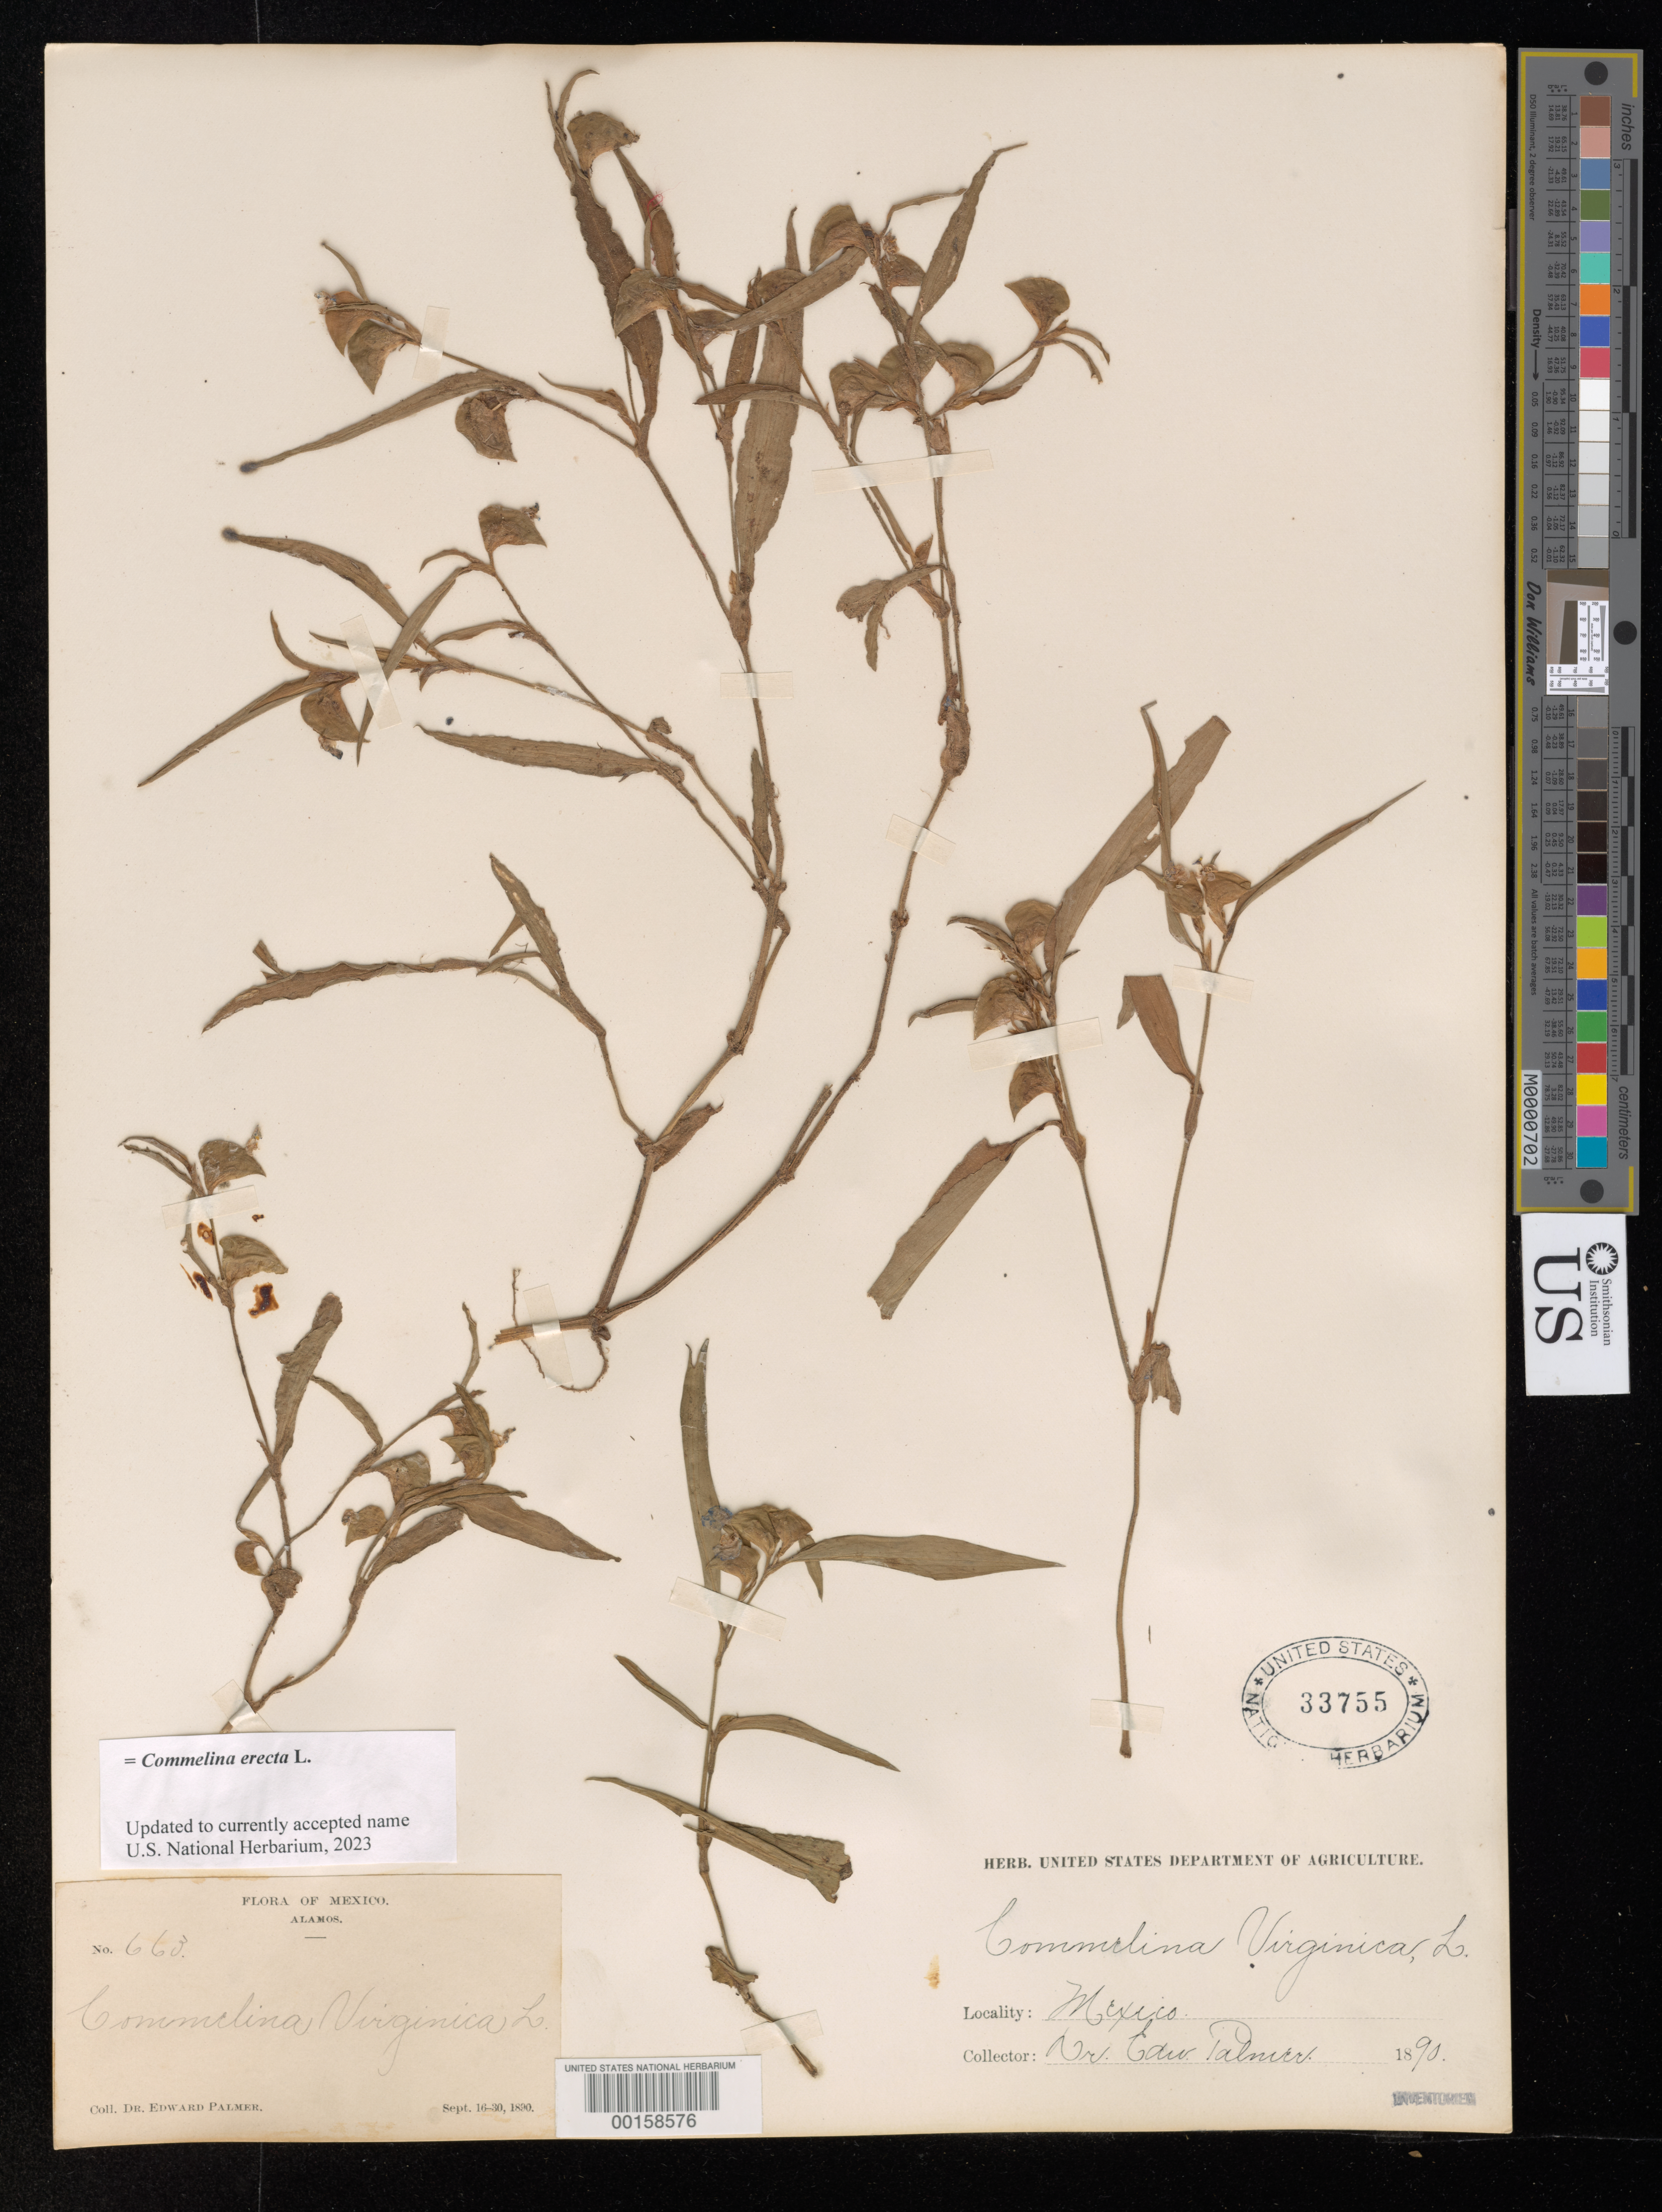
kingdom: Plantae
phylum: Tracheophyta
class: Liliopsida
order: Commelinales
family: Commelinaceae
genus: Commelina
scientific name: Commelina erecta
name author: L.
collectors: E. Palmer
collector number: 663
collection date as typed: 16 Sep 1890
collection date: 1890-09-16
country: Mexico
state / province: Sonora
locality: Alamos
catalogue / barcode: US 33755